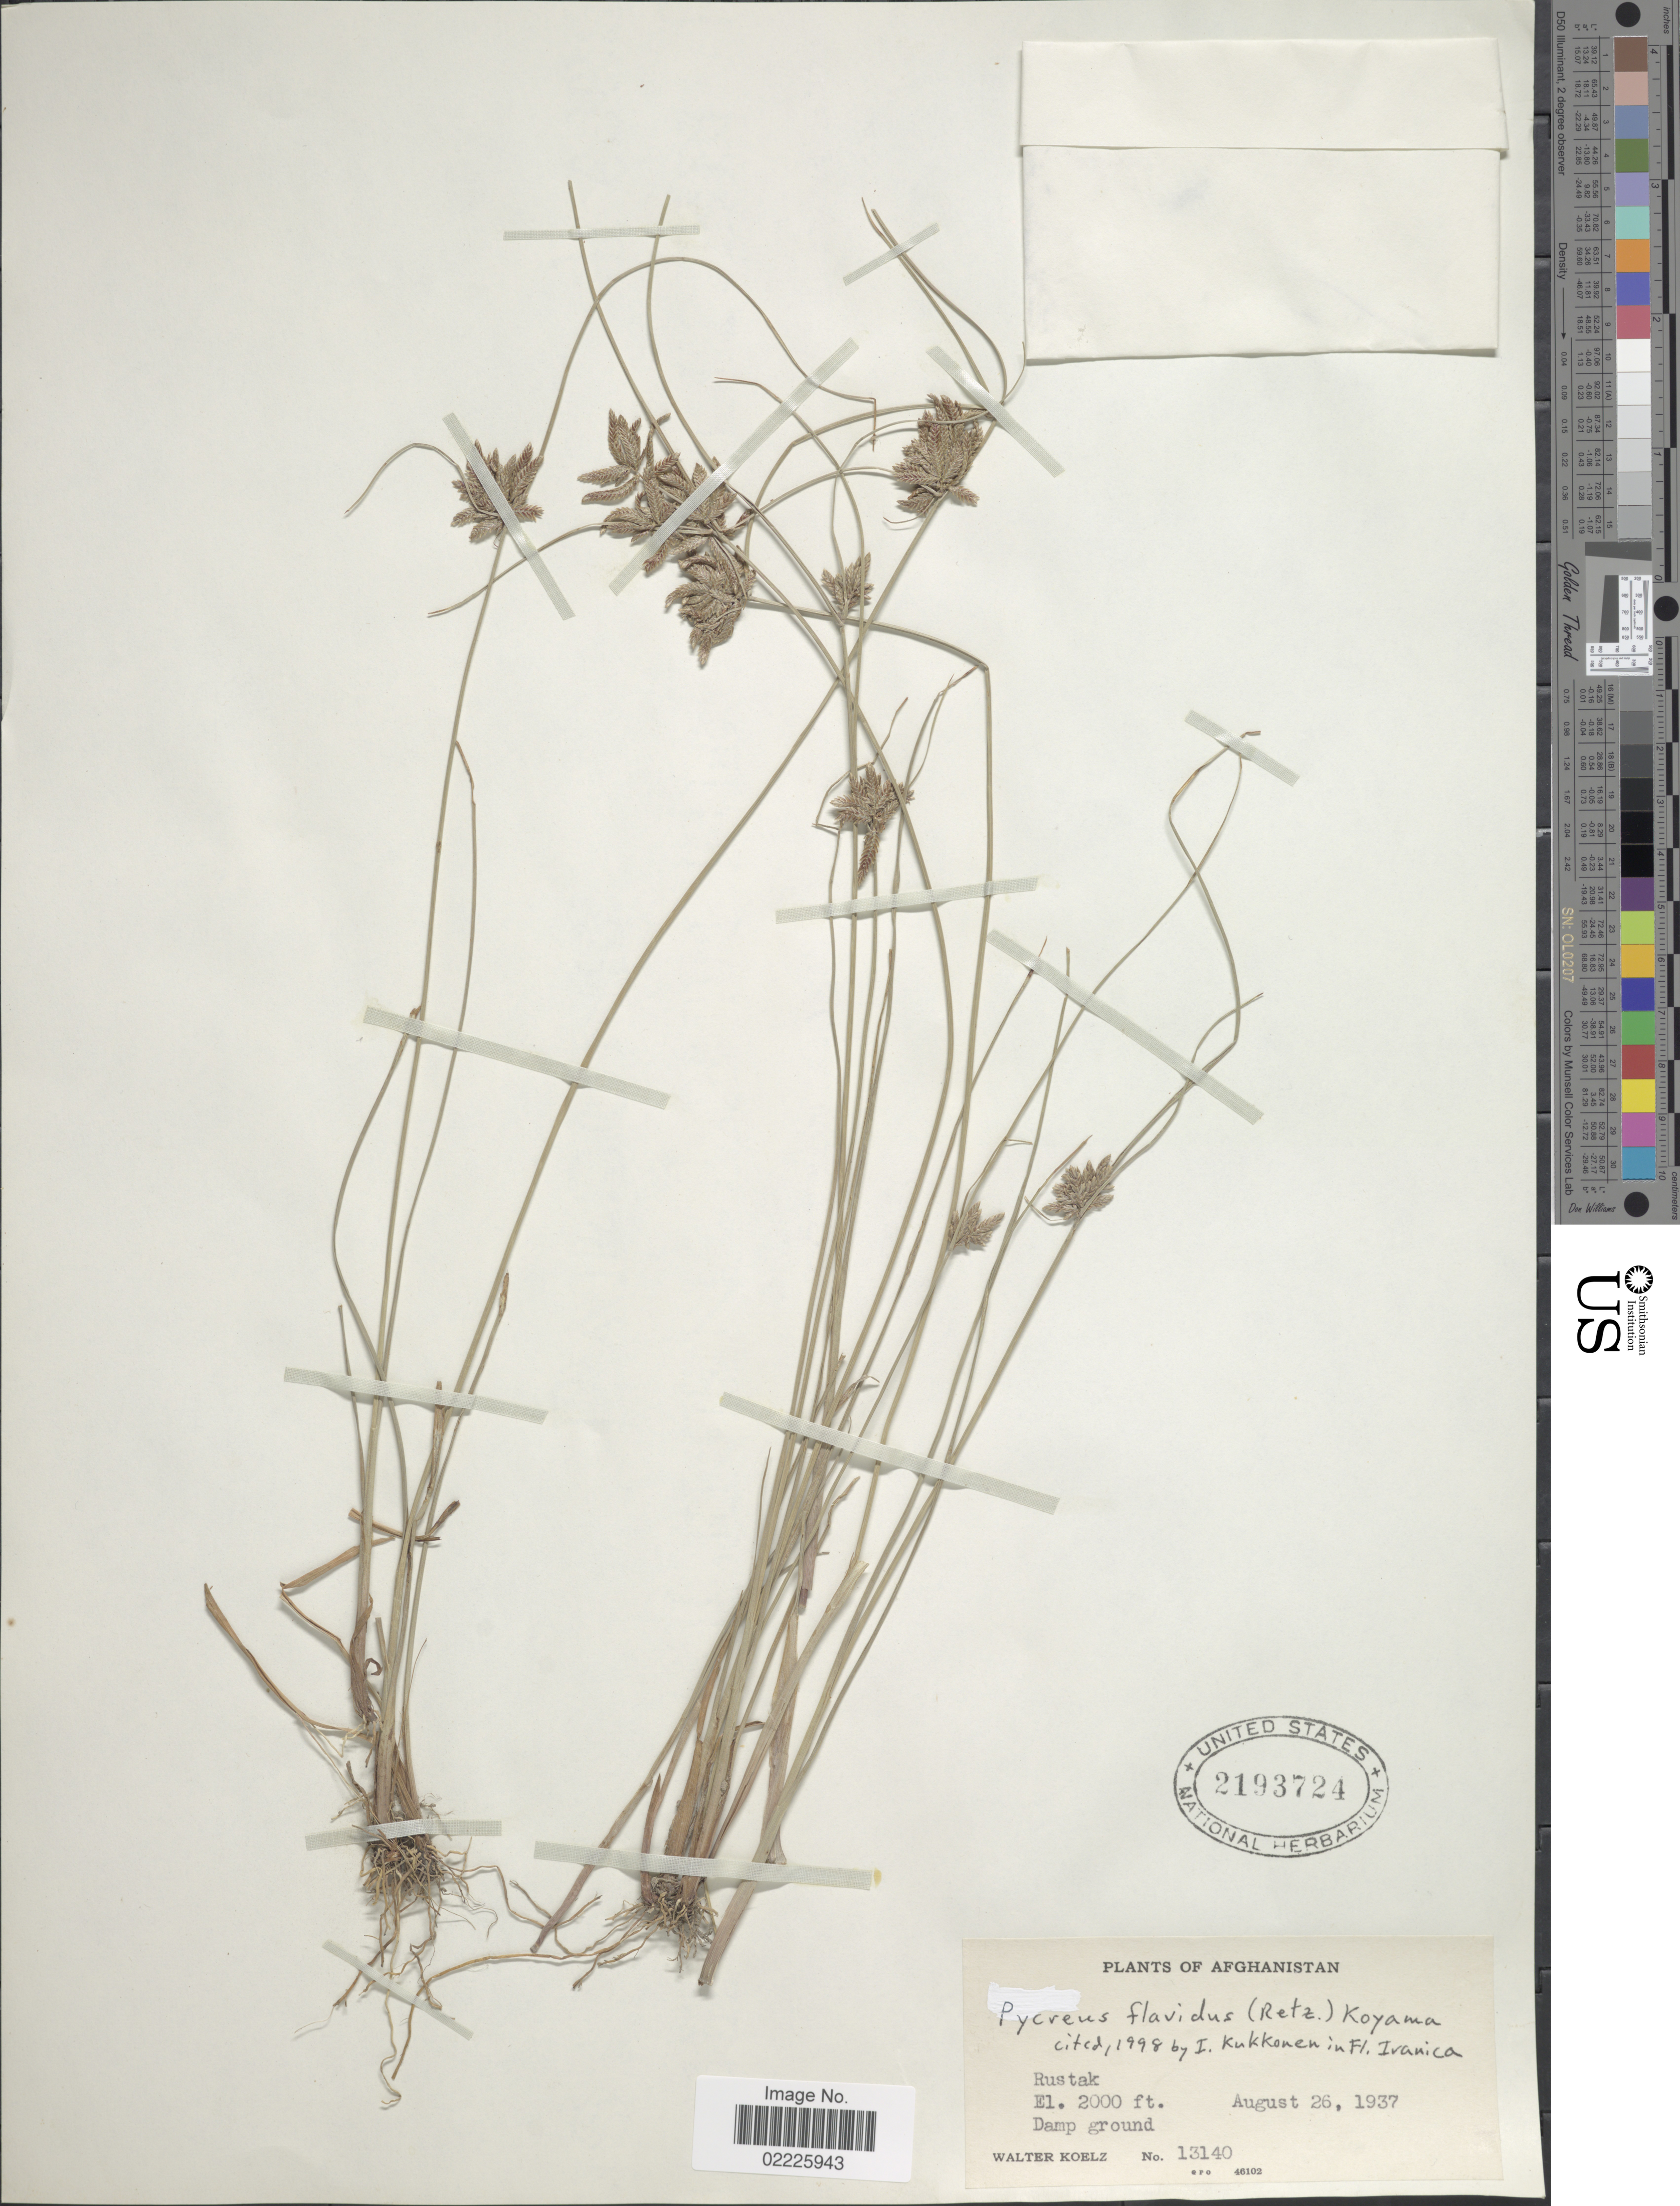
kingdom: Plantae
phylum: Tracheophyta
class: Liliopsida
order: Poales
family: Cyperaceae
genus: Cyperus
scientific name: Cyperus flavidus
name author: Retz.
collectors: W. N. Koelz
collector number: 13140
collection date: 1937-08-26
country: Afghanistan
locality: Rustak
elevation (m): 610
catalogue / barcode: US 2193724